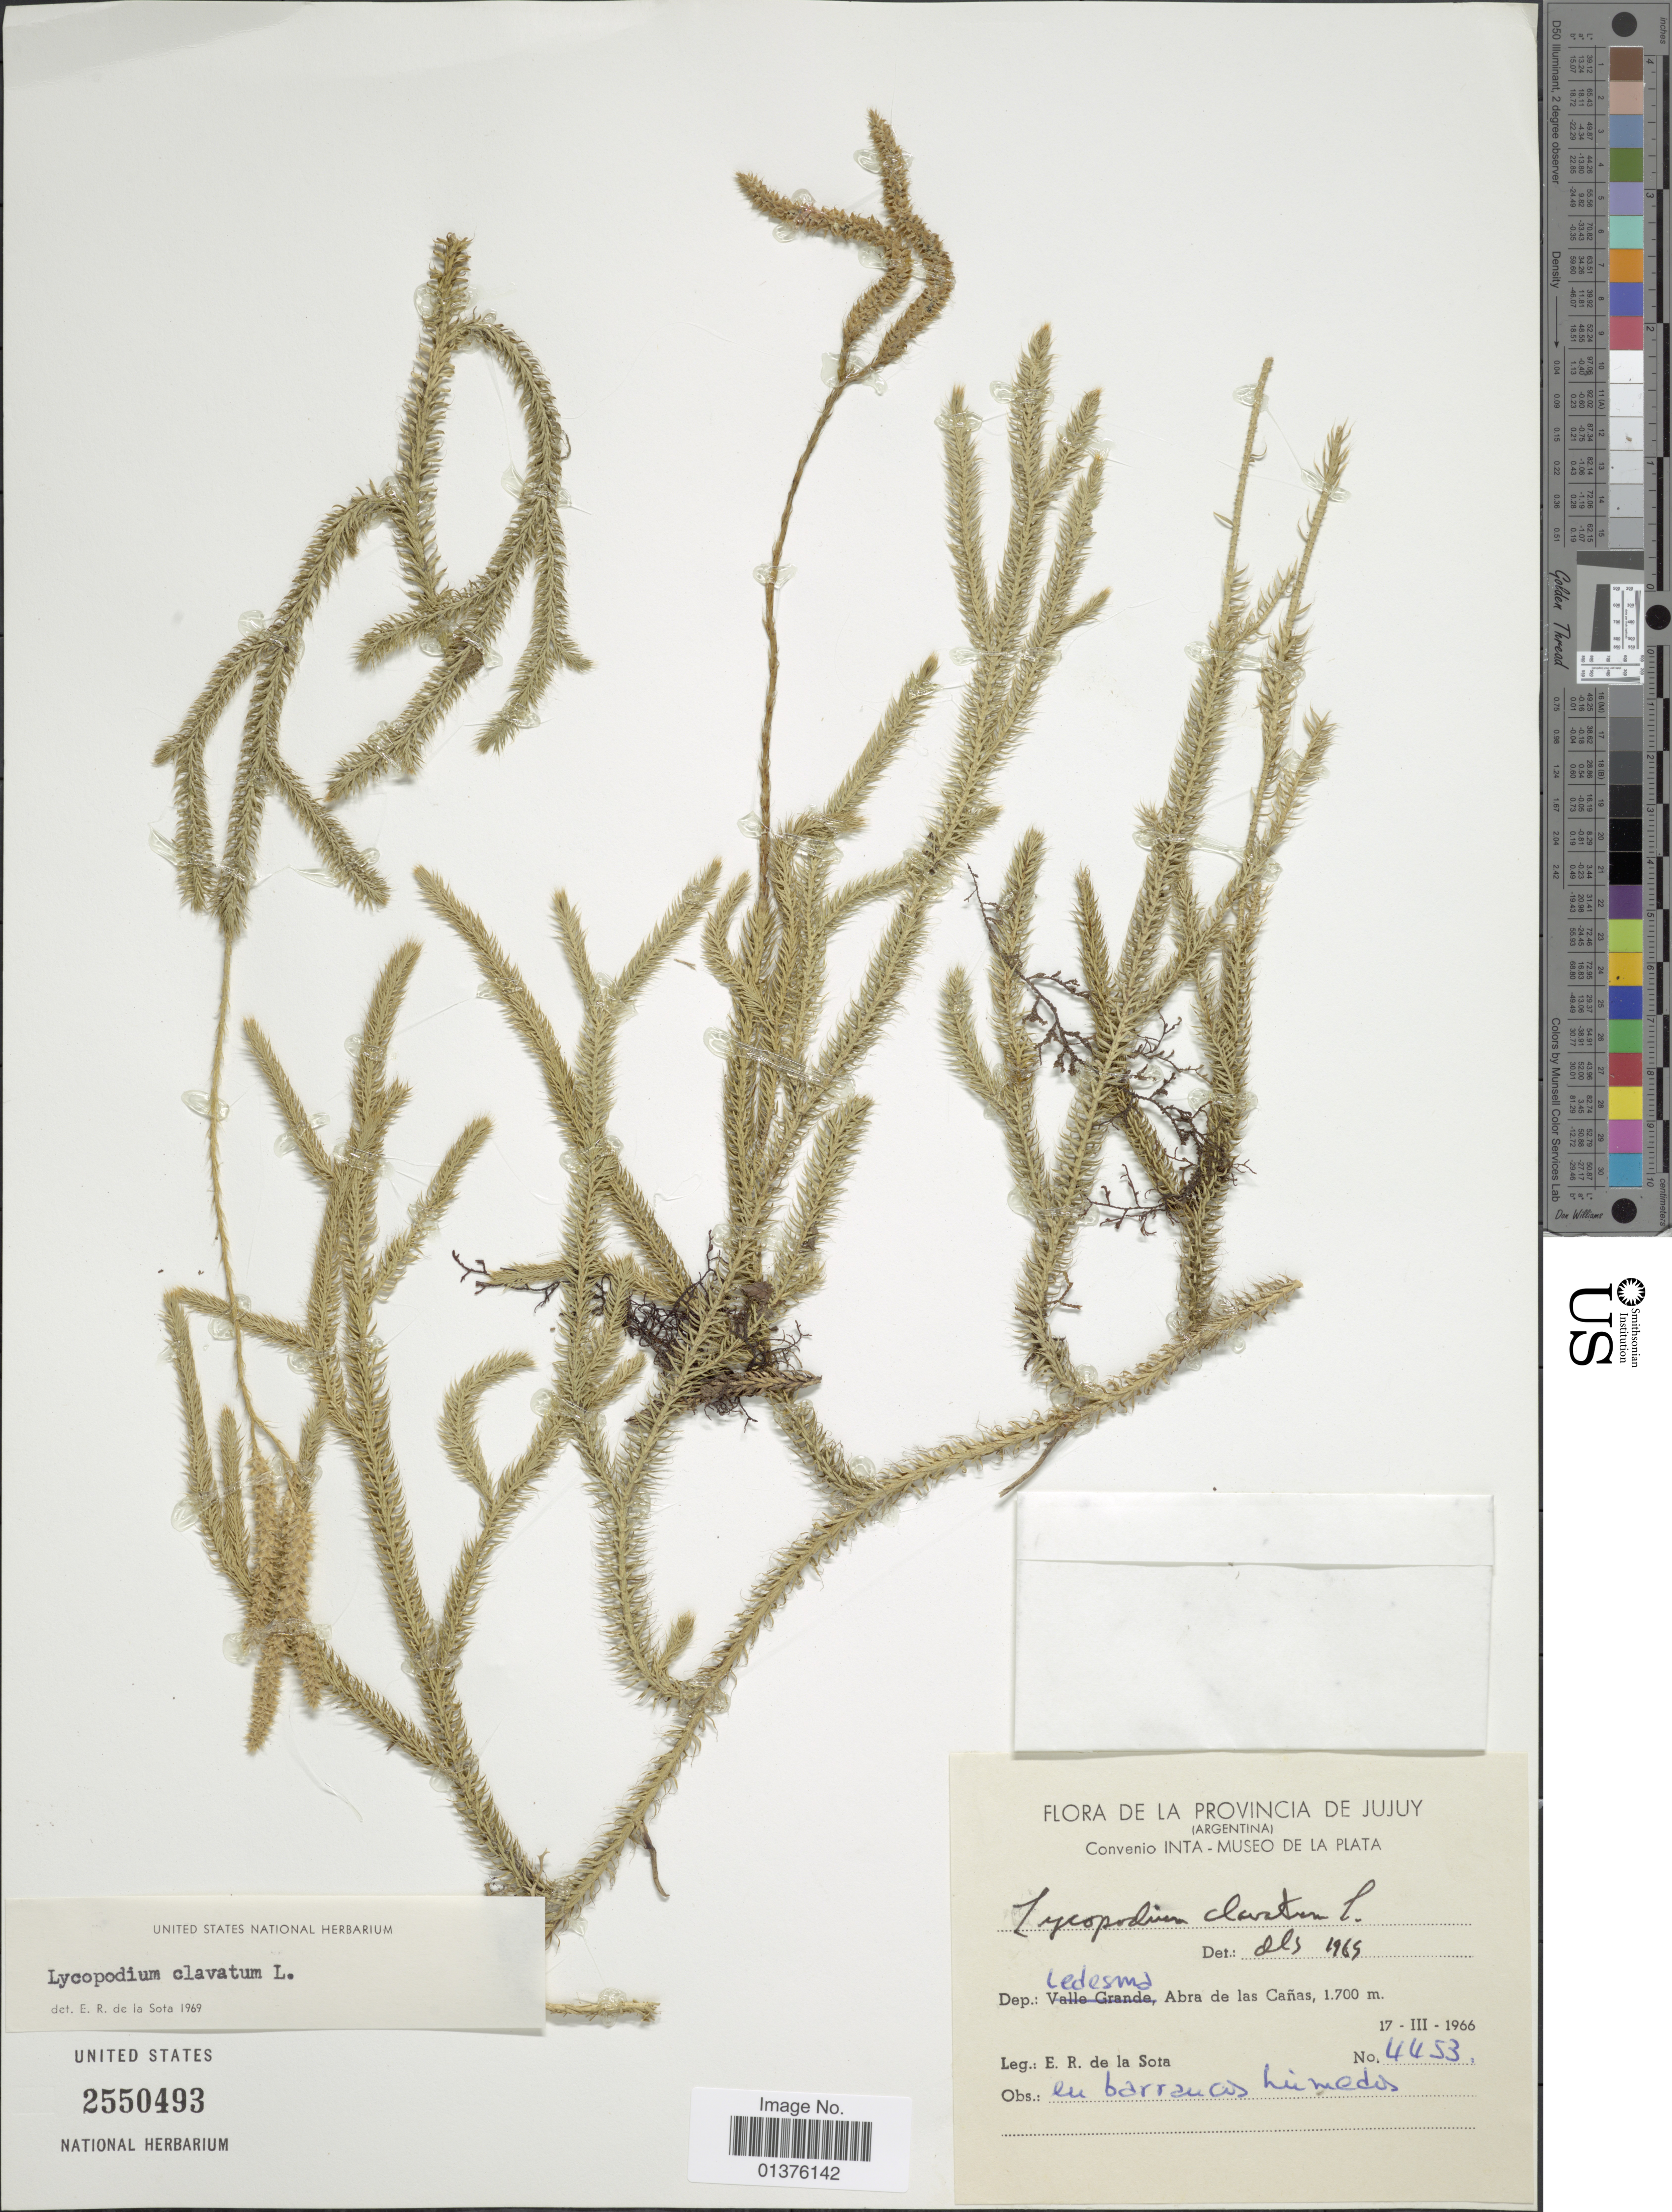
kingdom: Plantae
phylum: Tracheophyta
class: Lycopodiopsida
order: Lycopodiales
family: Lycopodiaceae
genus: Lycopodium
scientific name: Lycopodium clavatum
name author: L.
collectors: E. R. de la Sota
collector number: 4453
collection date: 1966-03-17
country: Argentina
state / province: Jujuy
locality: Ledesma, Abra de las Cañas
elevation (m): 1700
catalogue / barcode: US 2550493